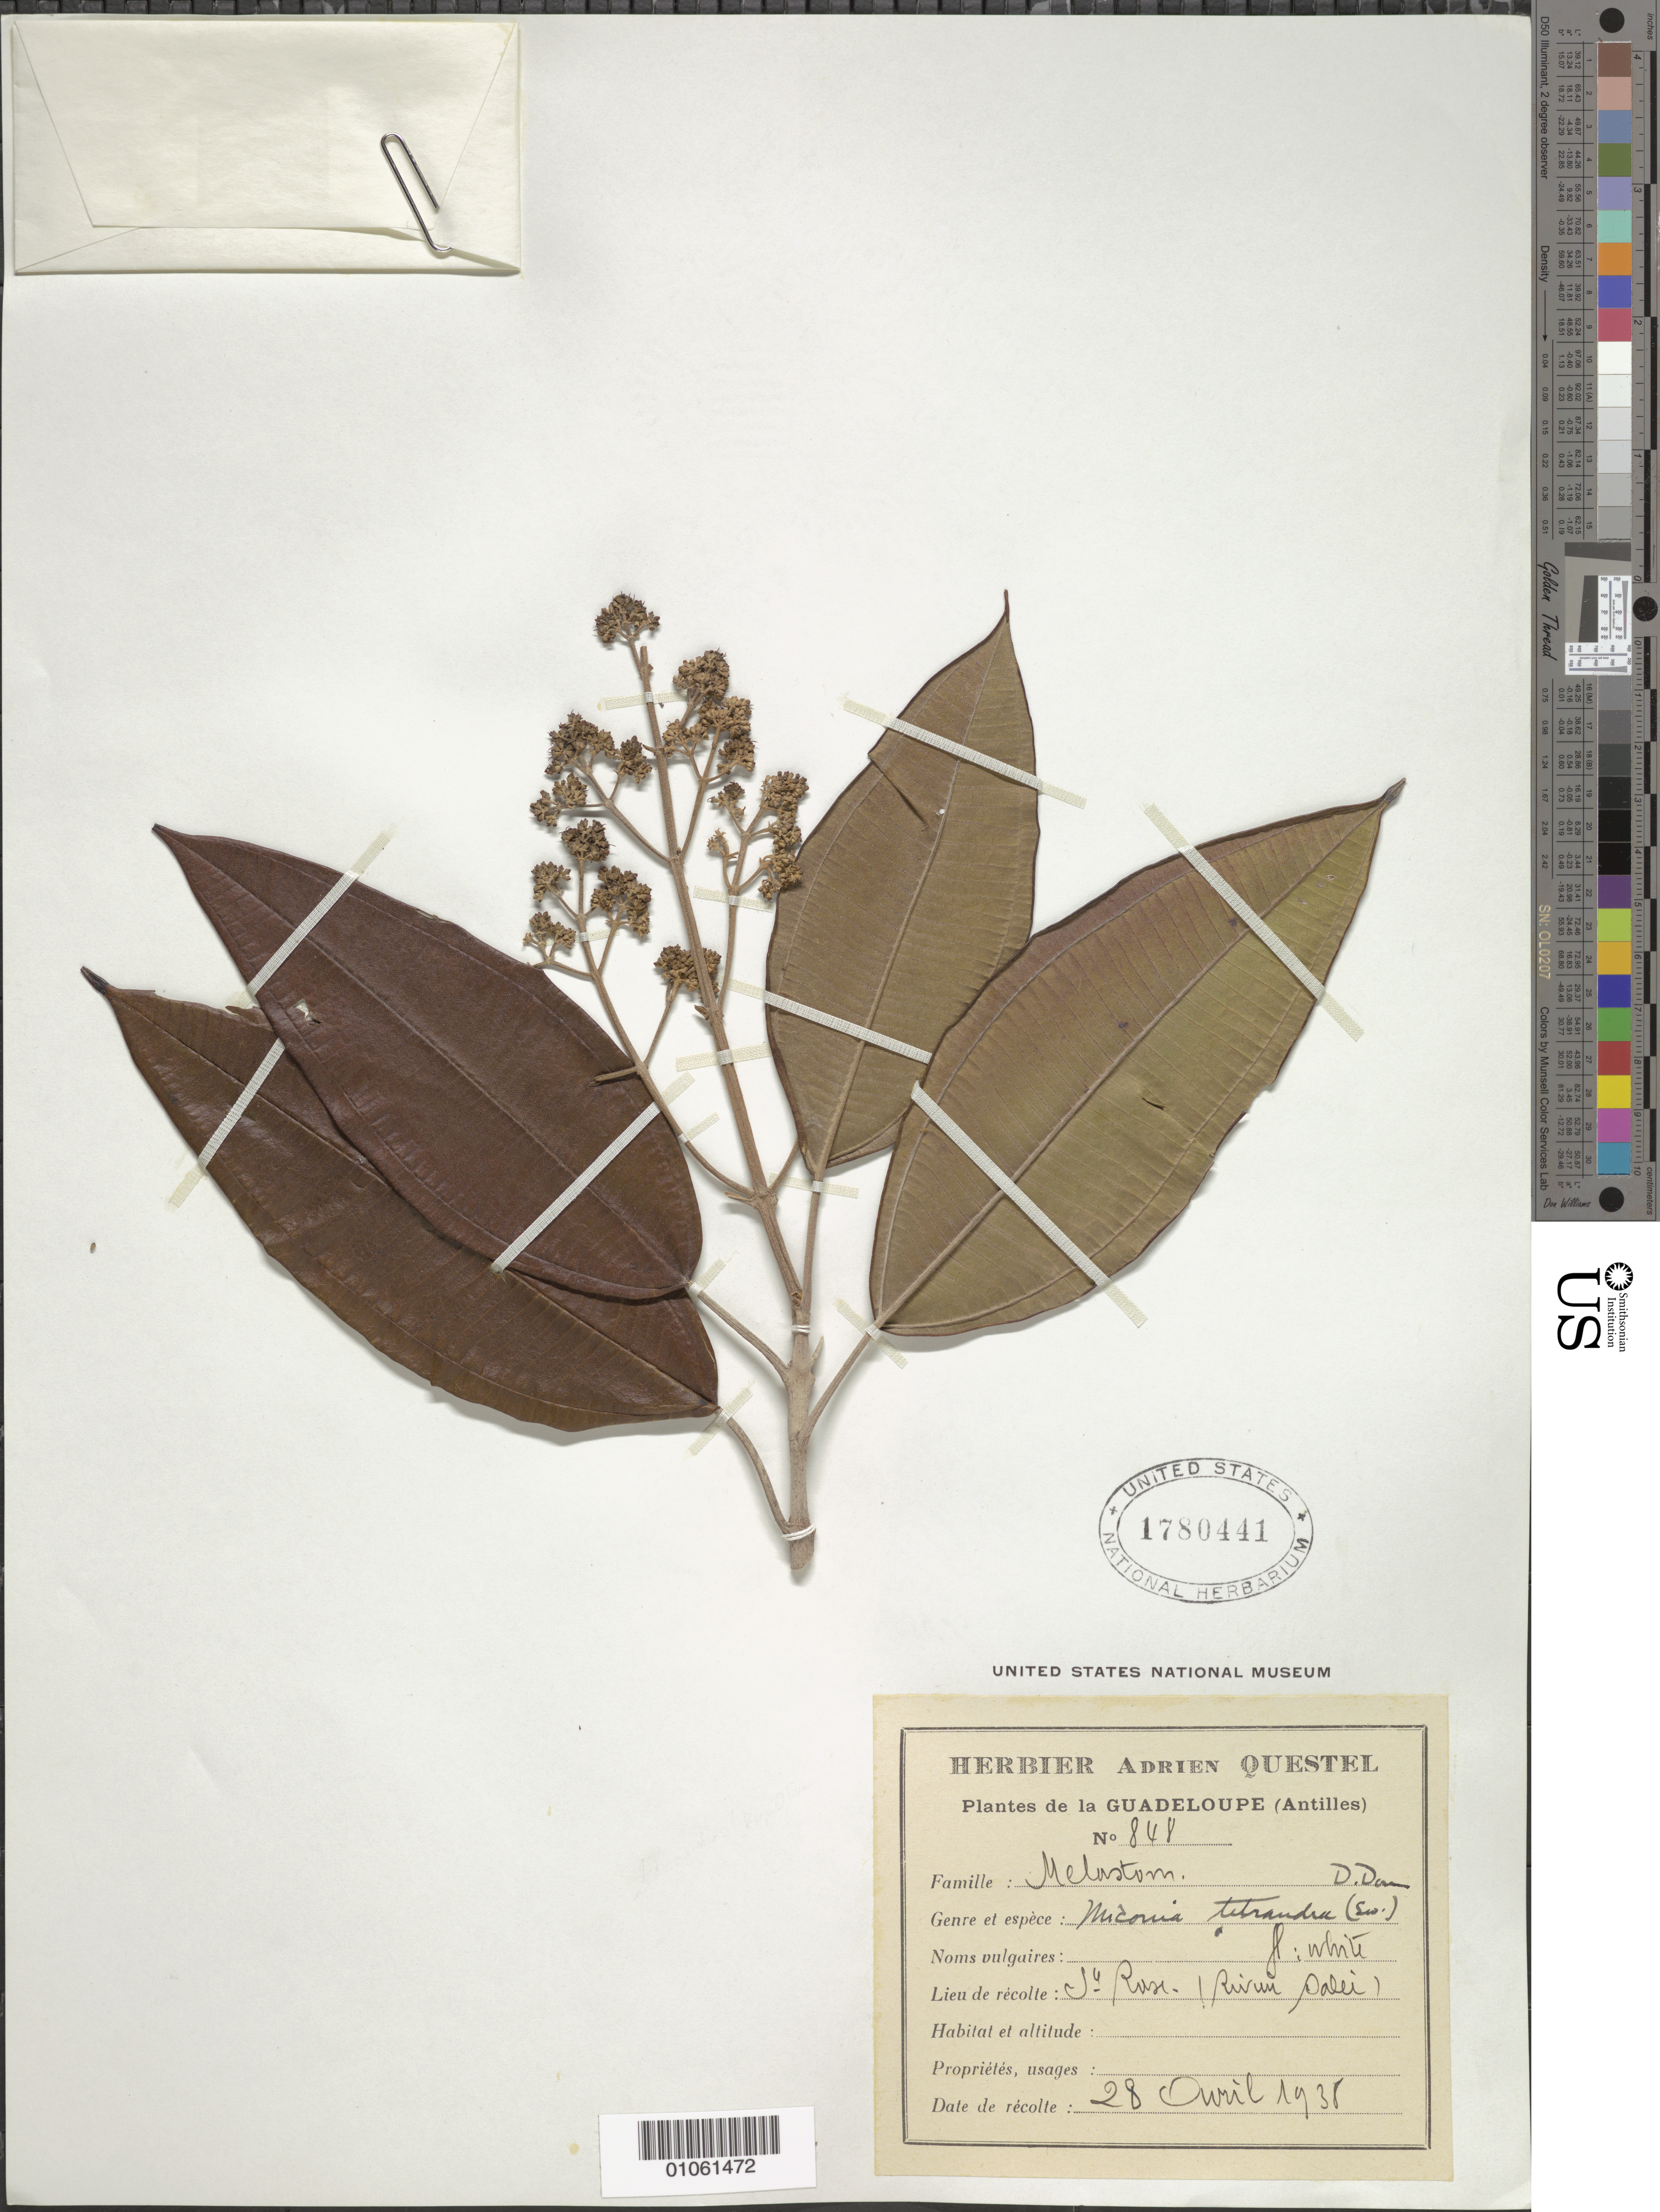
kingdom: Plantae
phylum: Tracheophyta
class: Magnoliopsida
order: Myrtales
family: Melastomataceae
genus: Miconia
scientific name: Miconia tetrandra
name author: (Sw.) D. Don ex G. Don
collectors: A. Questel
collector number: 848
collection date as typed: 28 Apr 1938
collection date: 1938-04-28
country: Guadeloupe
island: Basse Terre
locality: St. Rose, Riv. Salei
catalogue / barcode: US 1780441